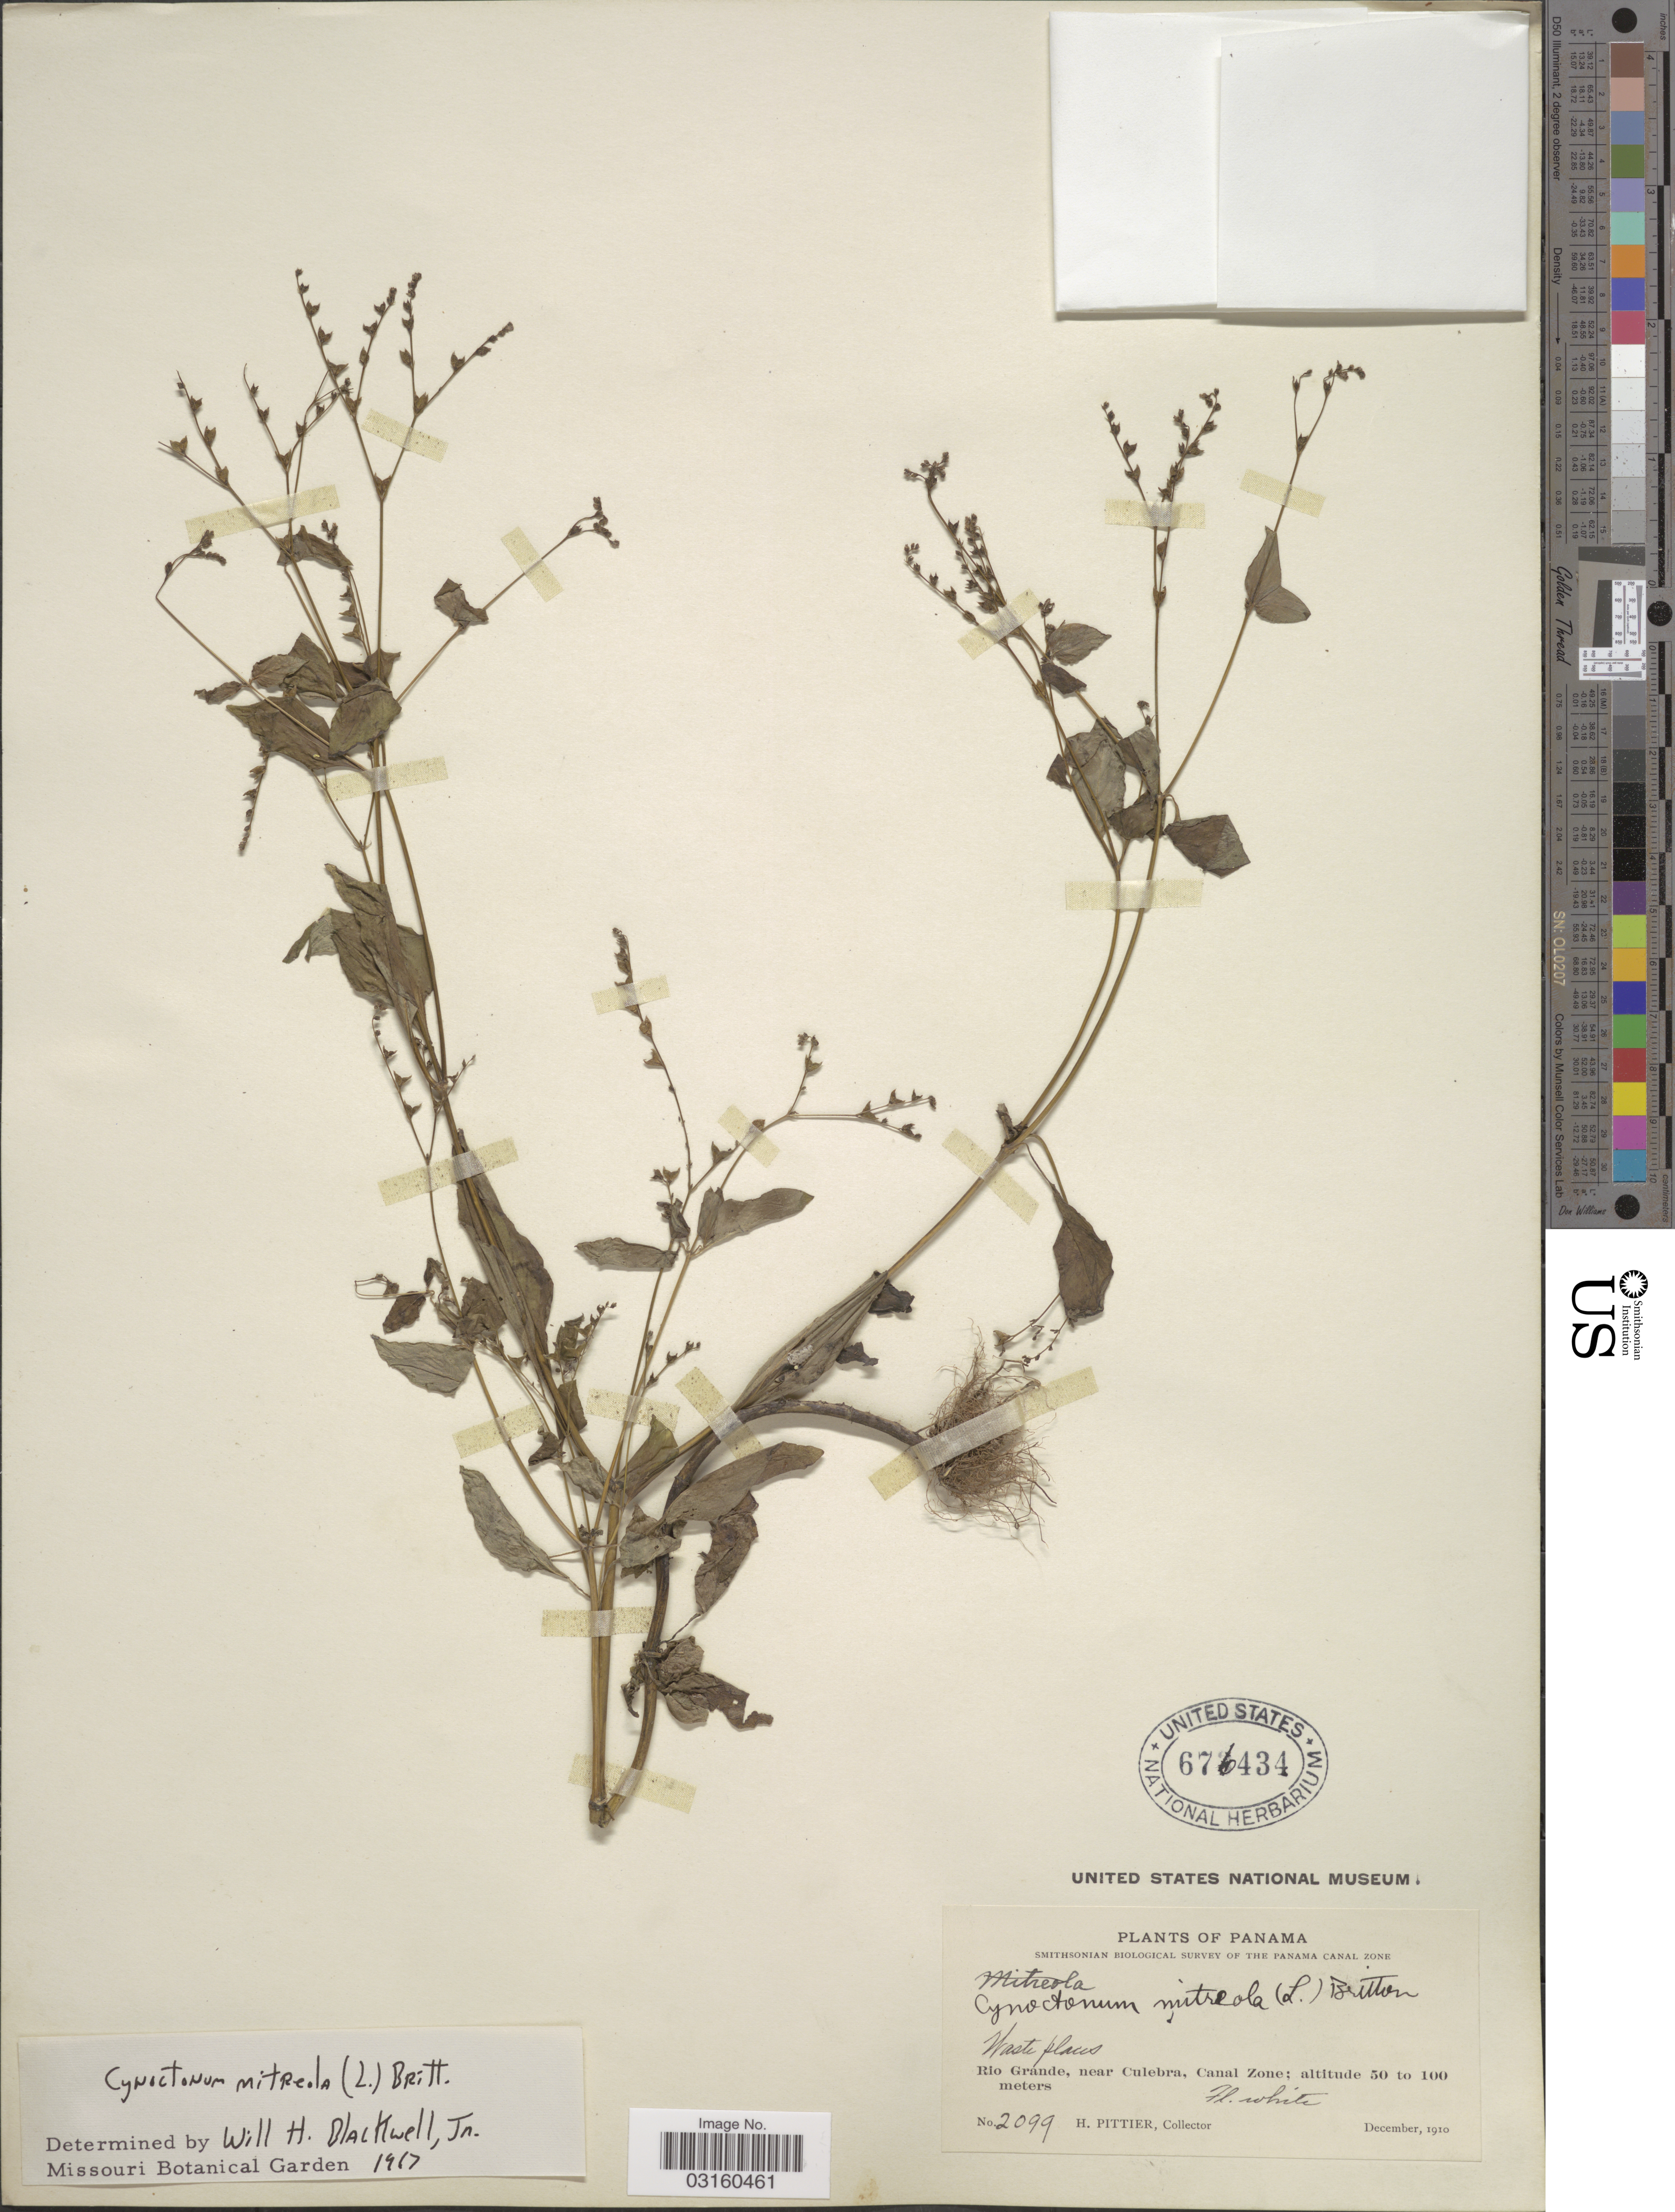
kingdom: Plantae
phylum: Tracheophyta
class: Magnoliopsida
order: Gentianales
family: Loganiaceae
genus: Mitreola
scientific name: Mitreola petiolata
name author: (J.F. Gmel.) Torr. & A. Gray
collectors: H. F. Pittier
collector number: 2099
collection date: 1910-12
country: Panama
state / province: Colón / Panamá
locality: Rio Grande, near Culebra, Canal Zone.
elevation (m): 50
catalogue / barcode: US 676434